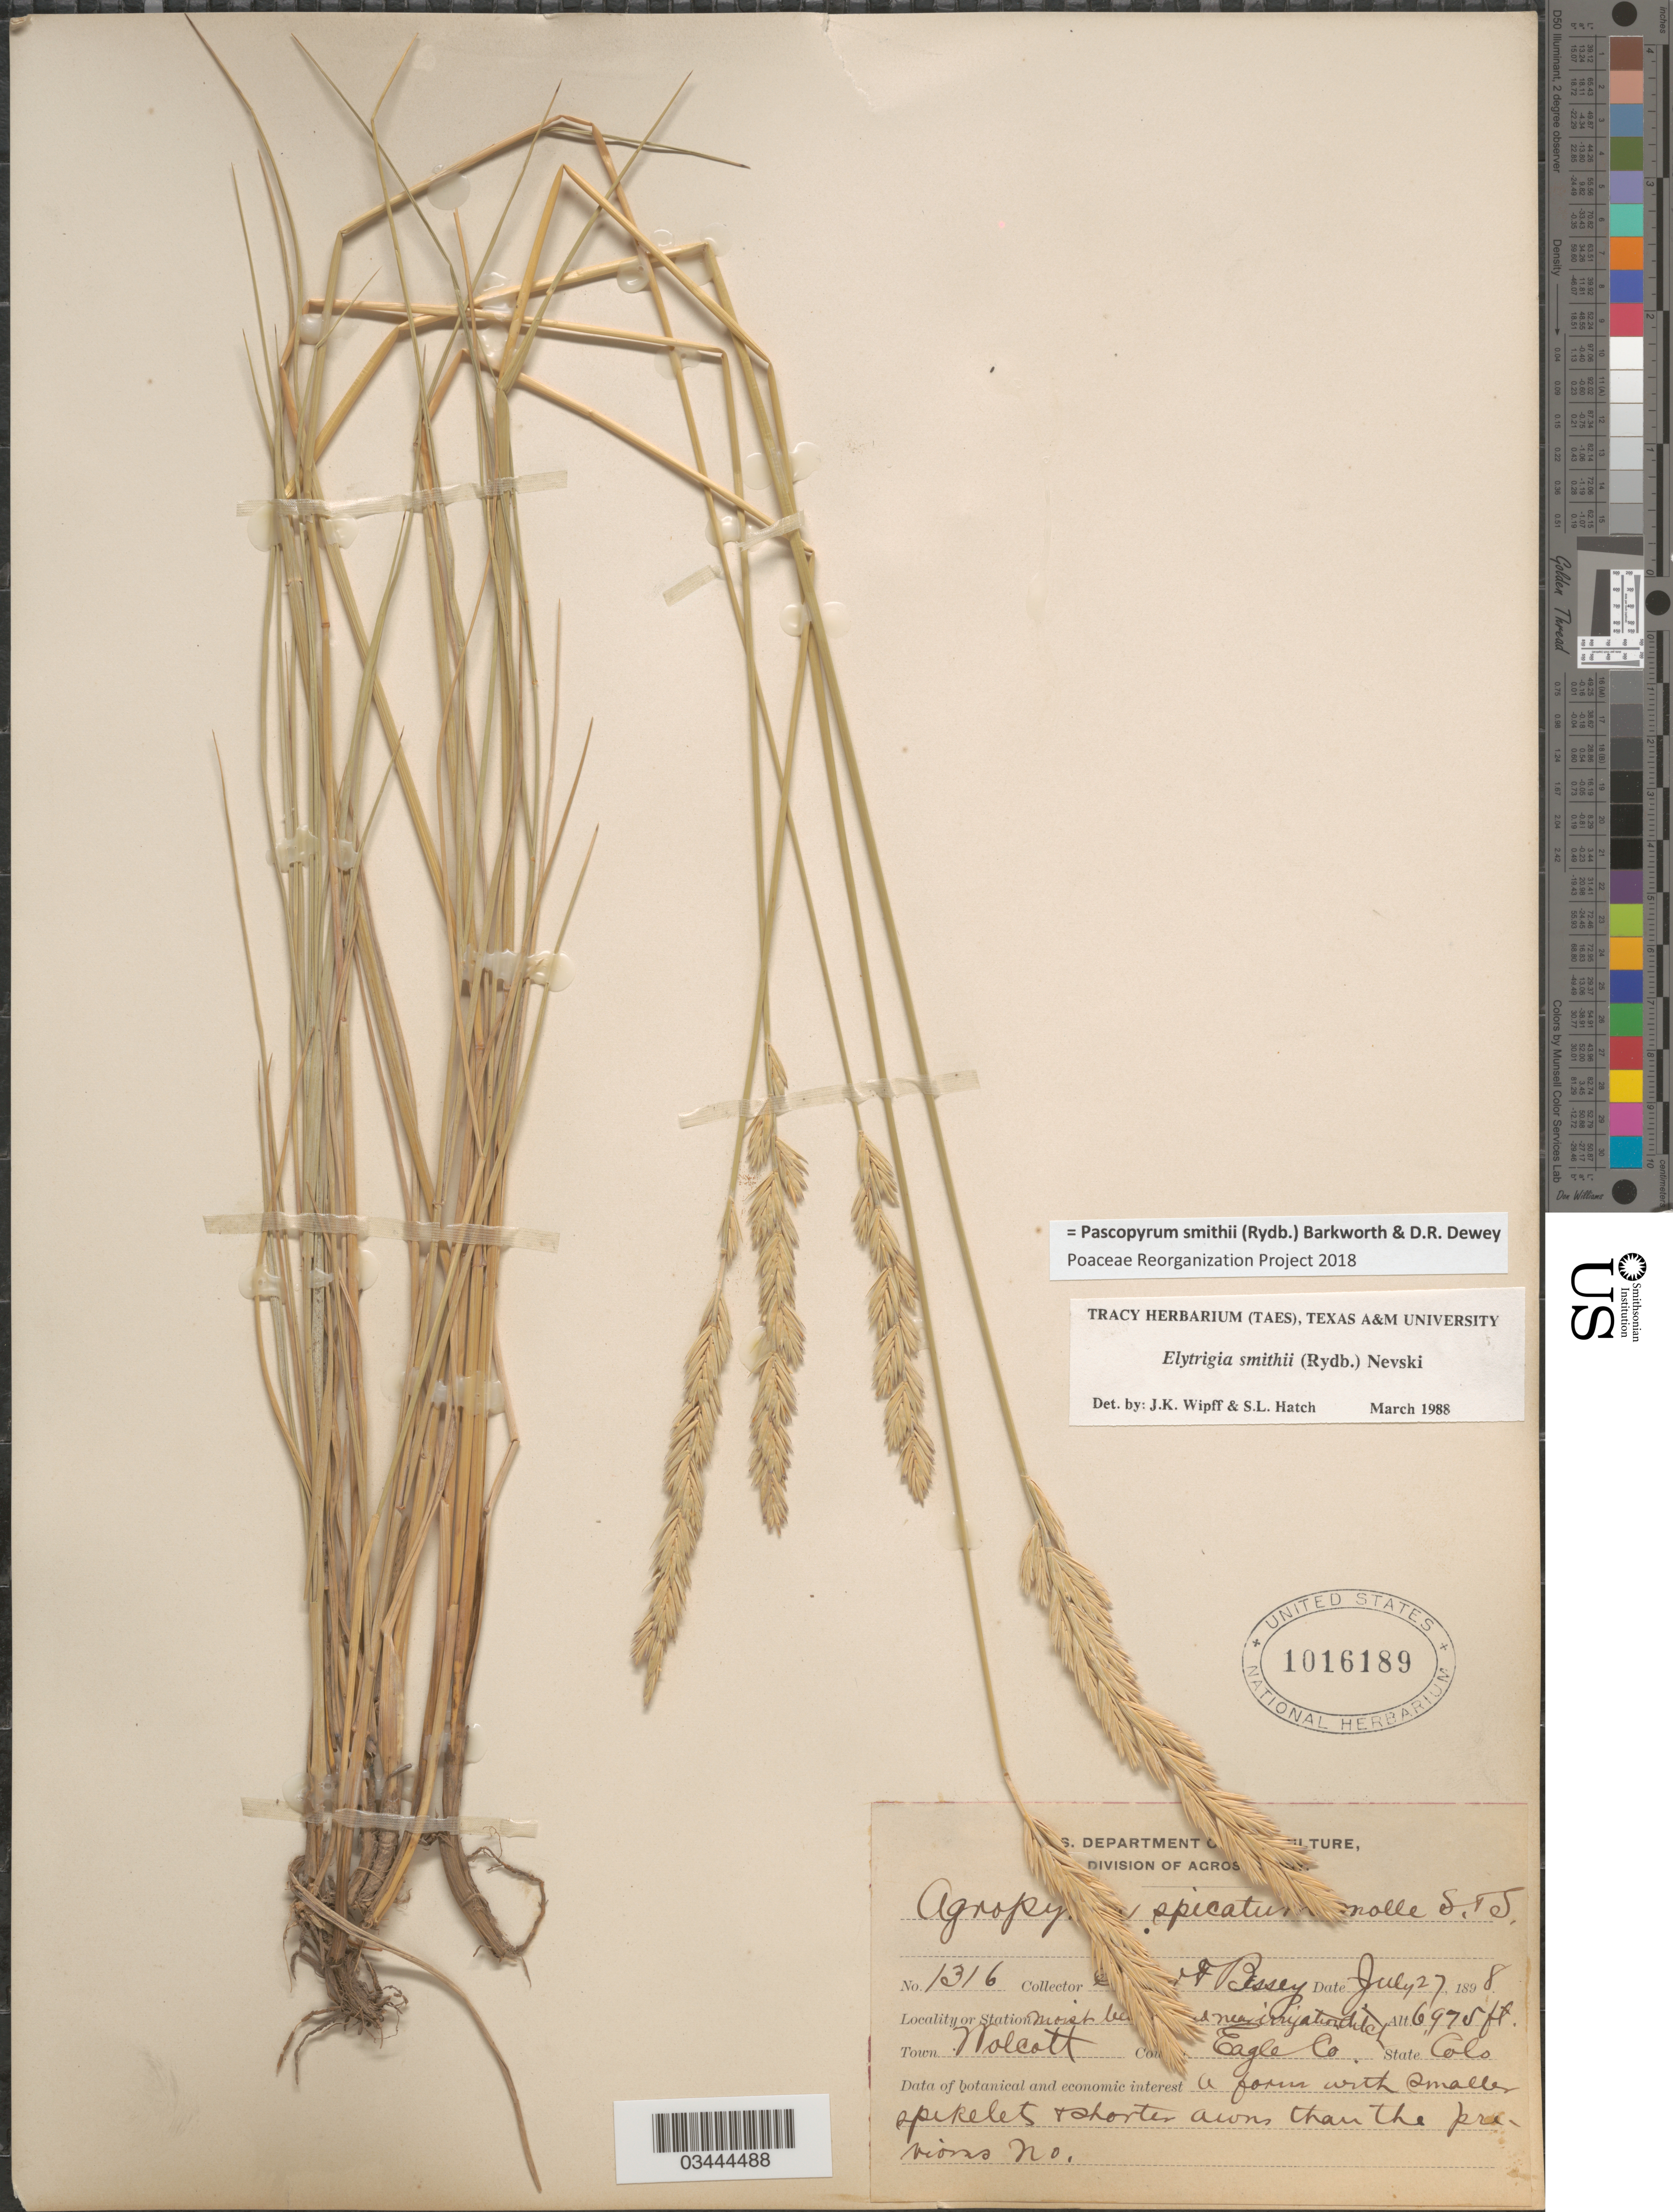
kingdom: Plantae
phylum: Tracheophyta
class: Liliopsida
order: Poales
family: Poaceae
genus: Pascopyrum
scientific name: Pascopyrum smithii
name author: (Rydb.) Barkworth & Dewey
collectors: -- Shear & -. Bessey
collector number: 1316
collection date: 1898-07-27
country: United States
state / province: Colorado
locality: Town Wolcott Co [illegible text] Eagle Co.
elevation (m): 2126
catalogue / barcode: US 1016189